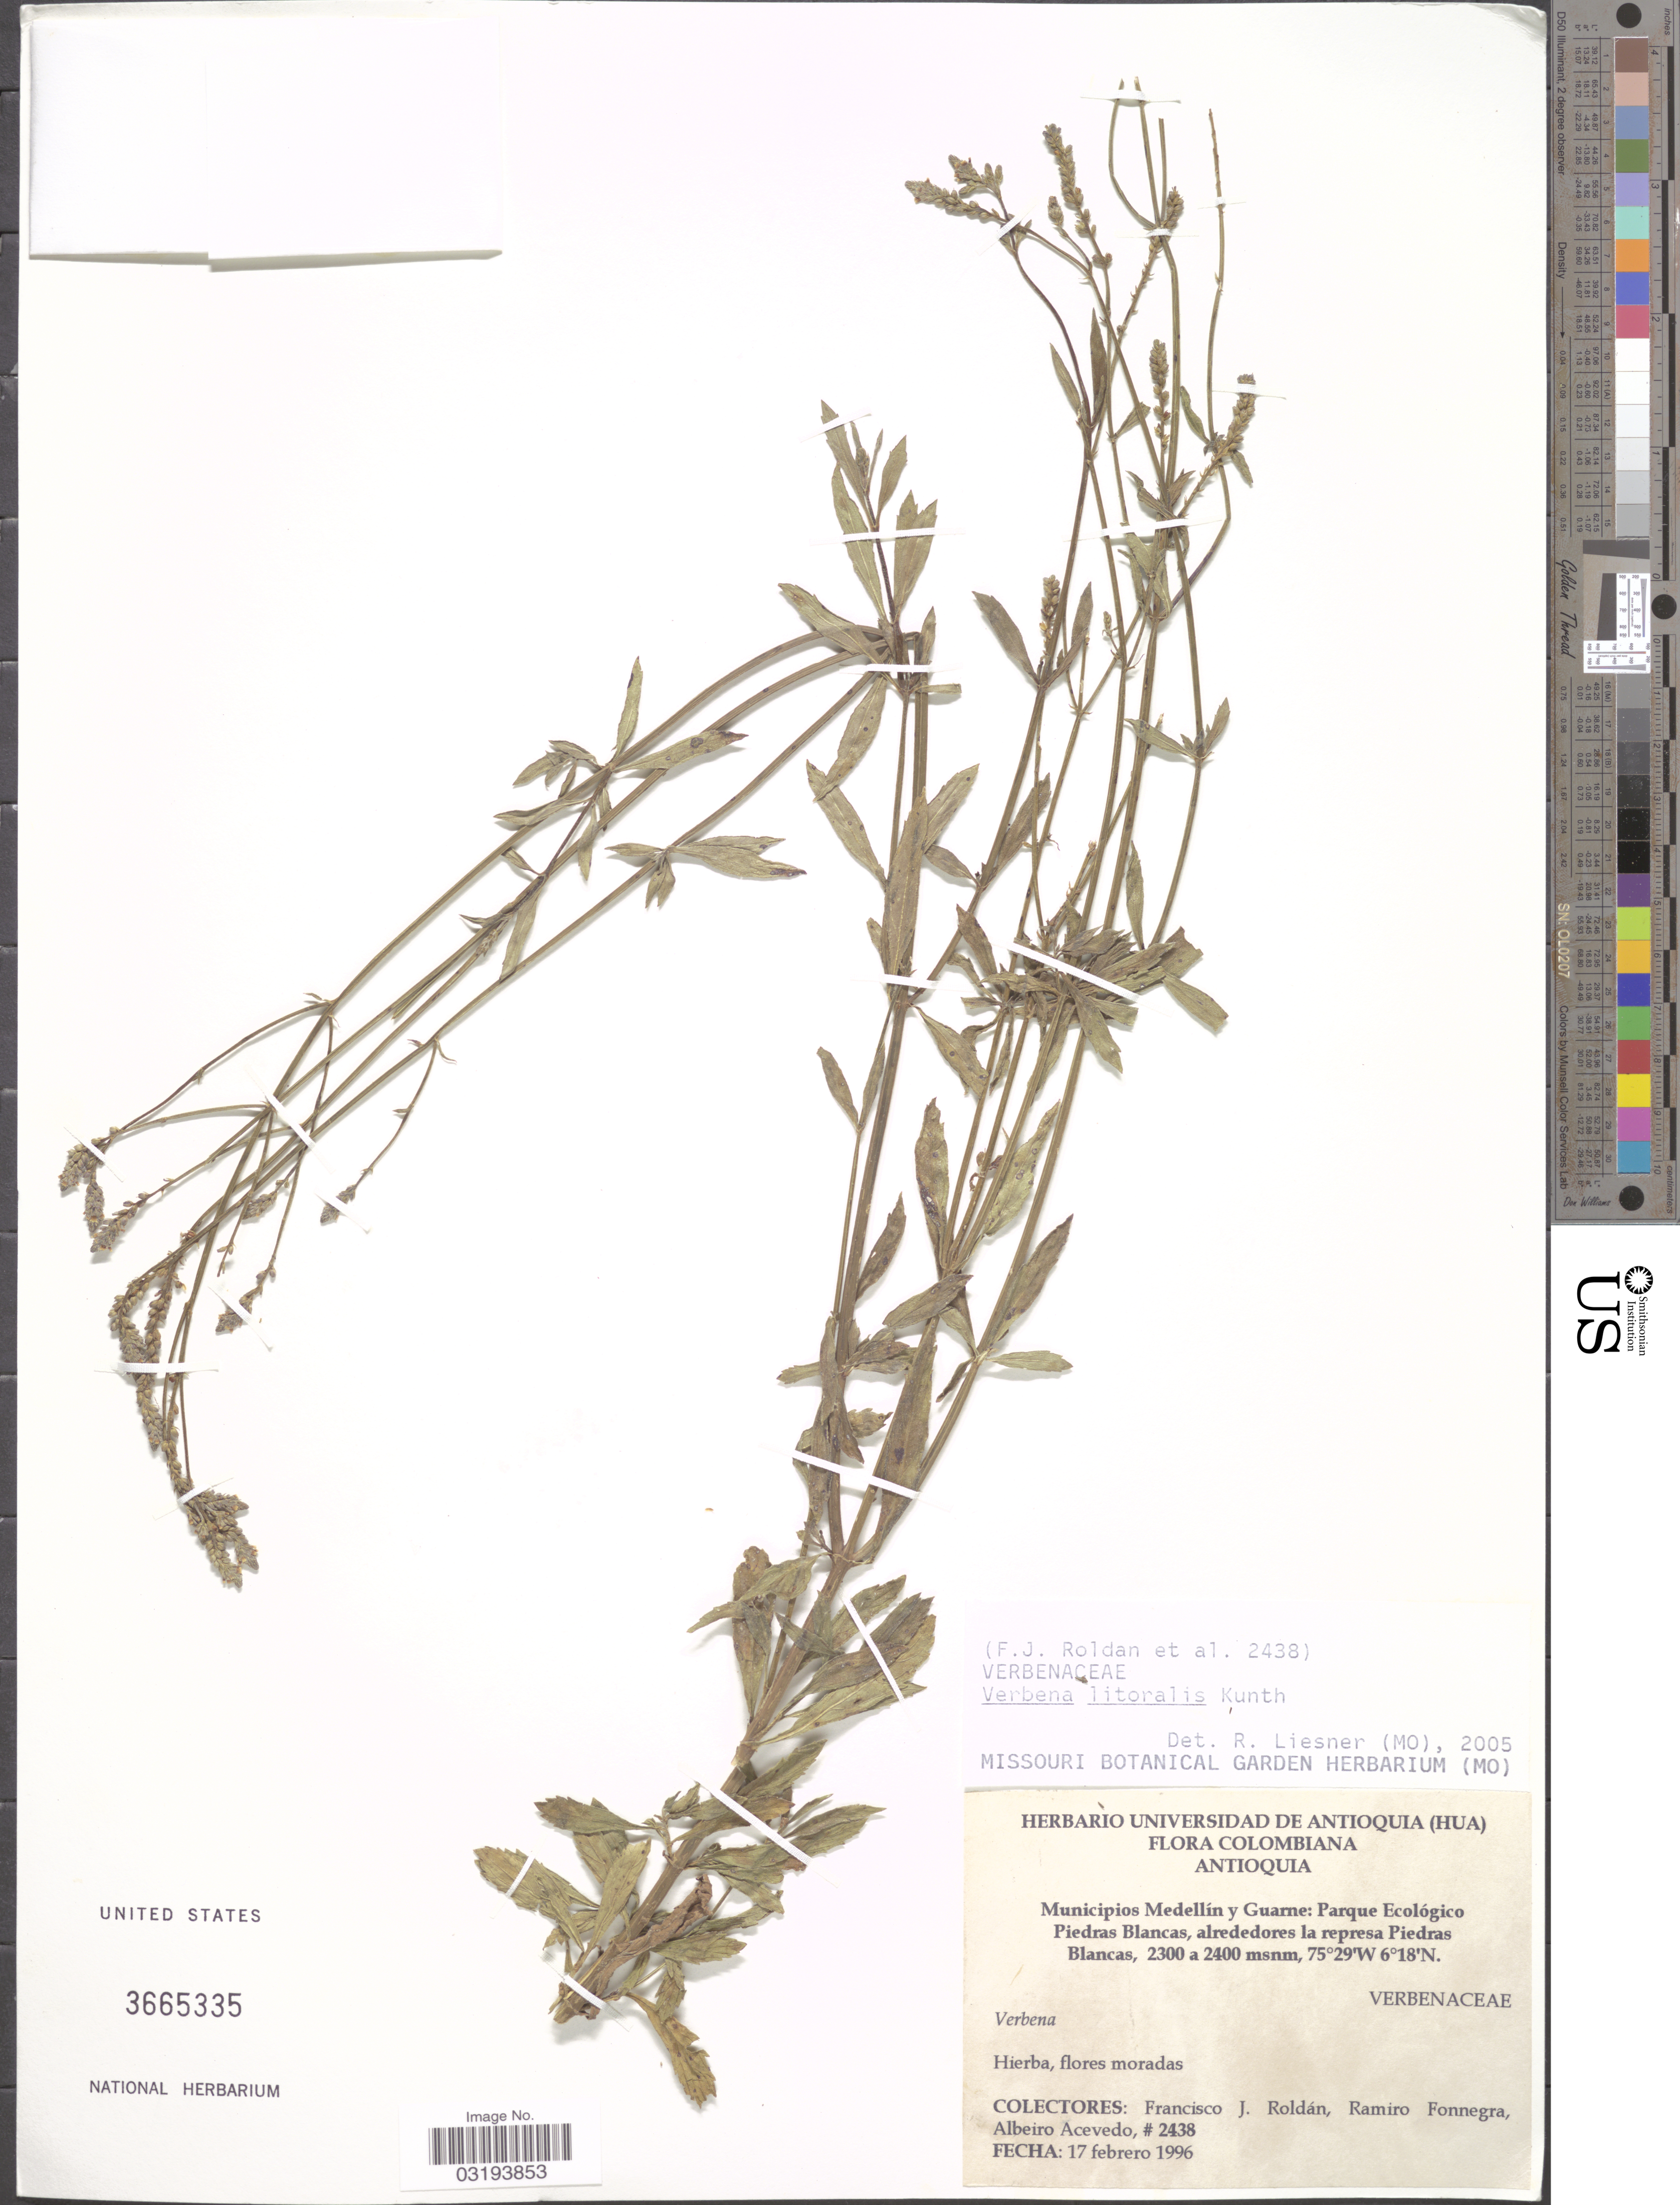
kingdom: Plantae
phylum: Tracheophyta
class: Magnoliopsida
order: Lamiales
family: Verbenaceae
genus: Verbena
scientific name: Verbena litoralis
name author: Kunth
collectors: F. J. Roldán & A. Acevedo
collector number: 2438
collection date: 1996-02-17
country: Colombia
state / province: Antioquia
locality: Municipios Medellín y Guarne: Parque Ecolígico Piedras Blancas, alrededores la represa Piedras Blancas.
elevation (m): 2300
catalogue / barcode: US 3665335